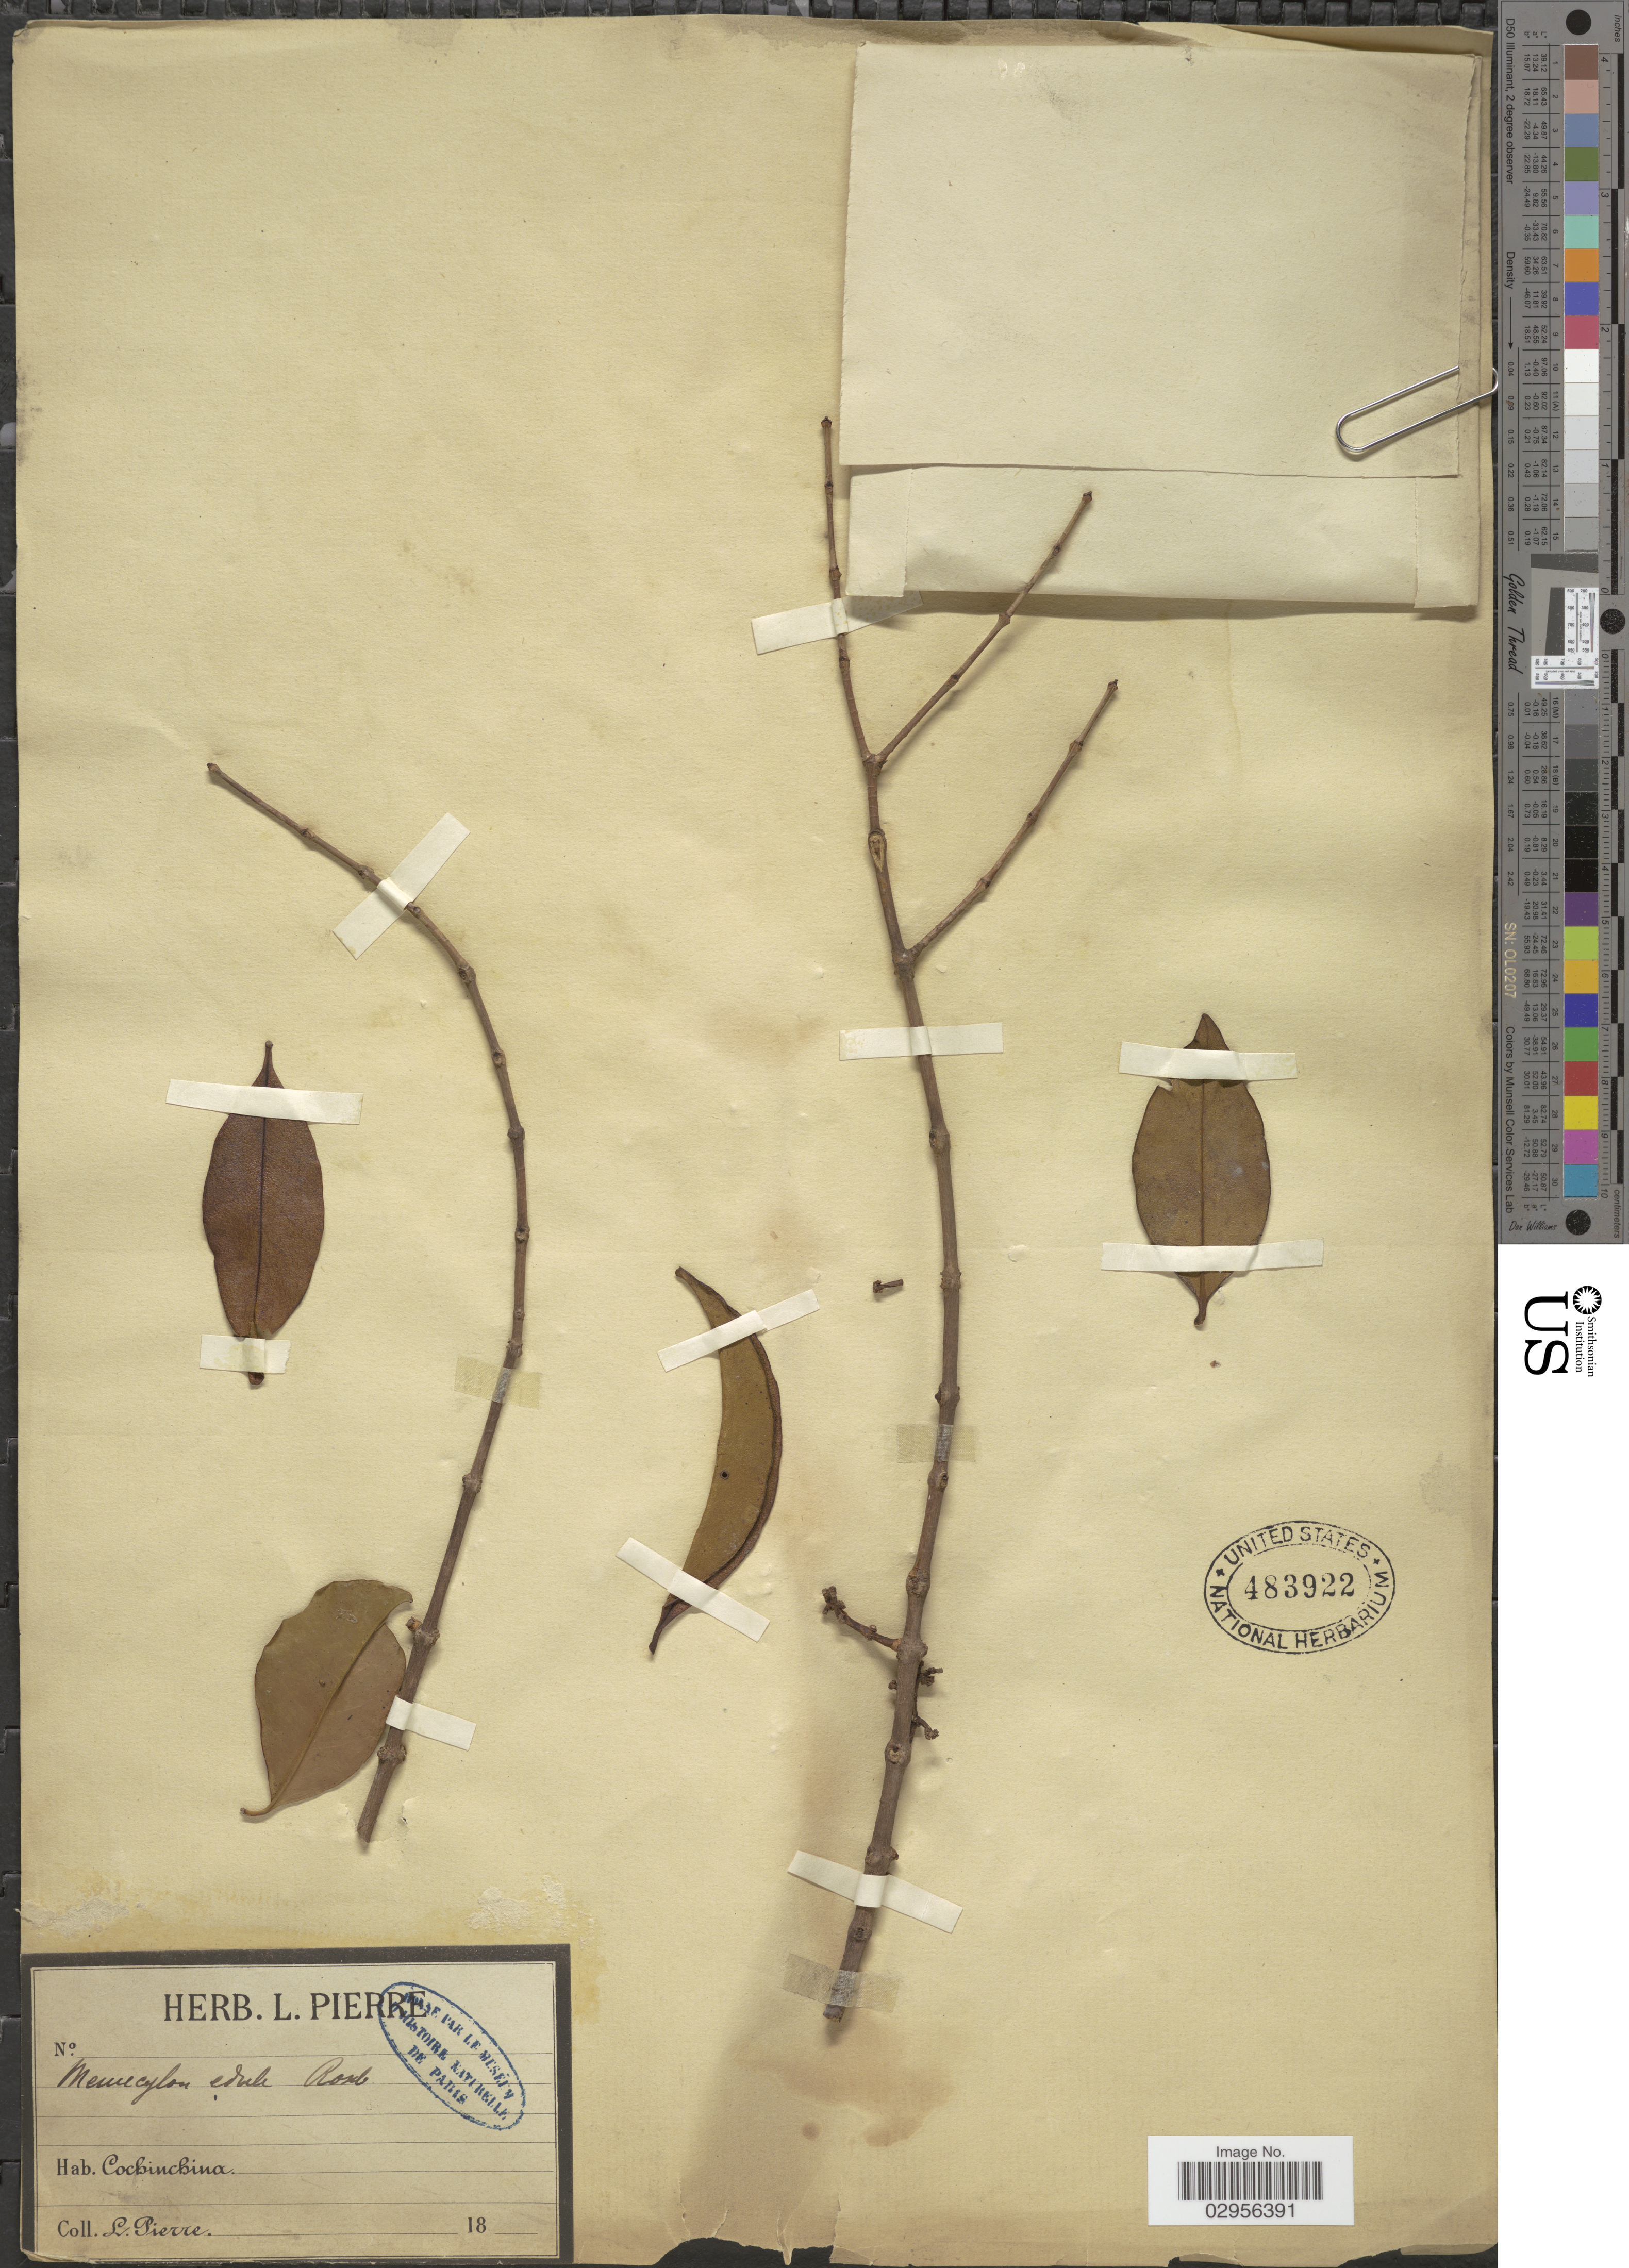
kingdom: Plantae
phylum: Tracheophyta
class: Magnoliopsida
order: Myrtales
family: Melastomataceae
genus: Memecylon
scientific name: Memecylon edule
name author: Roxb.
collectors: L. Pierre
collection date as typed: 18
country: Vietnam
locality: Cochinchina.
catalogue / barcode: US 483922